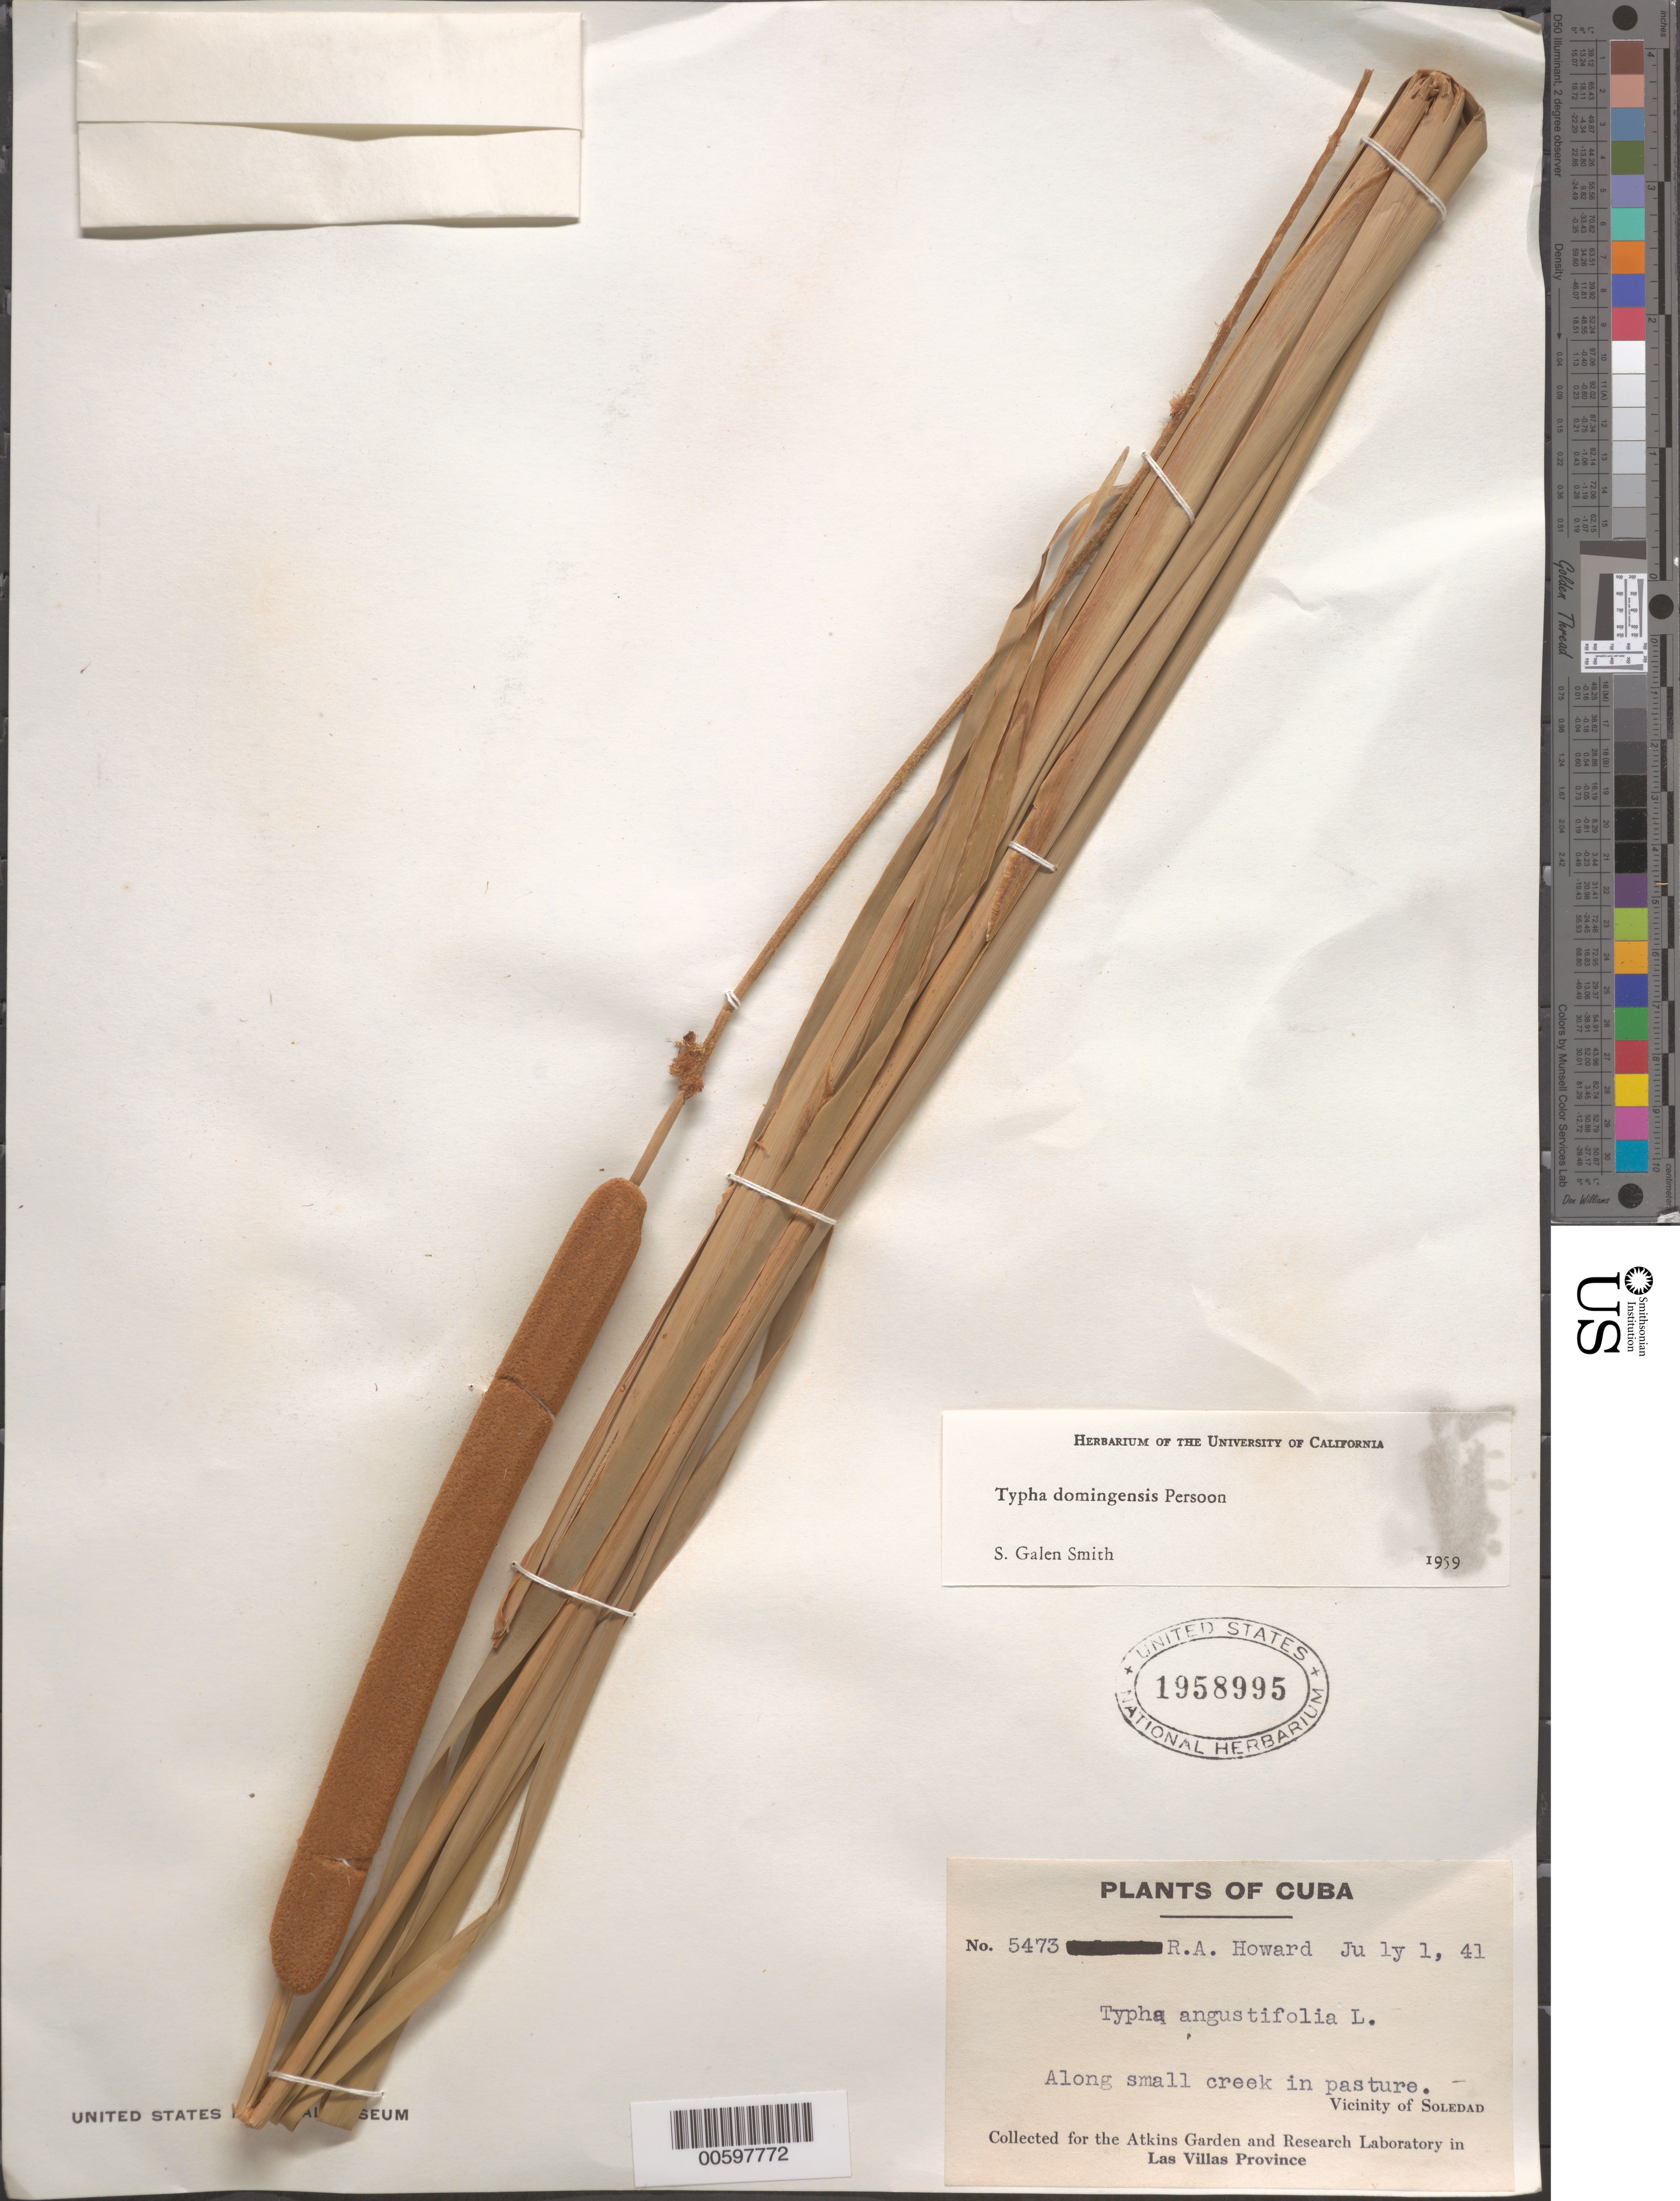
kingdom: Plantae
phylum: Tracheophyta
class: Liliopsida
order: Poales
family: Typhaceae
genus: Typha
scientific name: Typha domingensis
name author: Pers.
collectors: R. A. Howard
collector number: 5473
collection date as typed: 01 Jul 1941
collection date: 1941-07-01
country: Cuba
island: Greater Antilles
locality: Soledad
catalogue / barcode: US 1958995